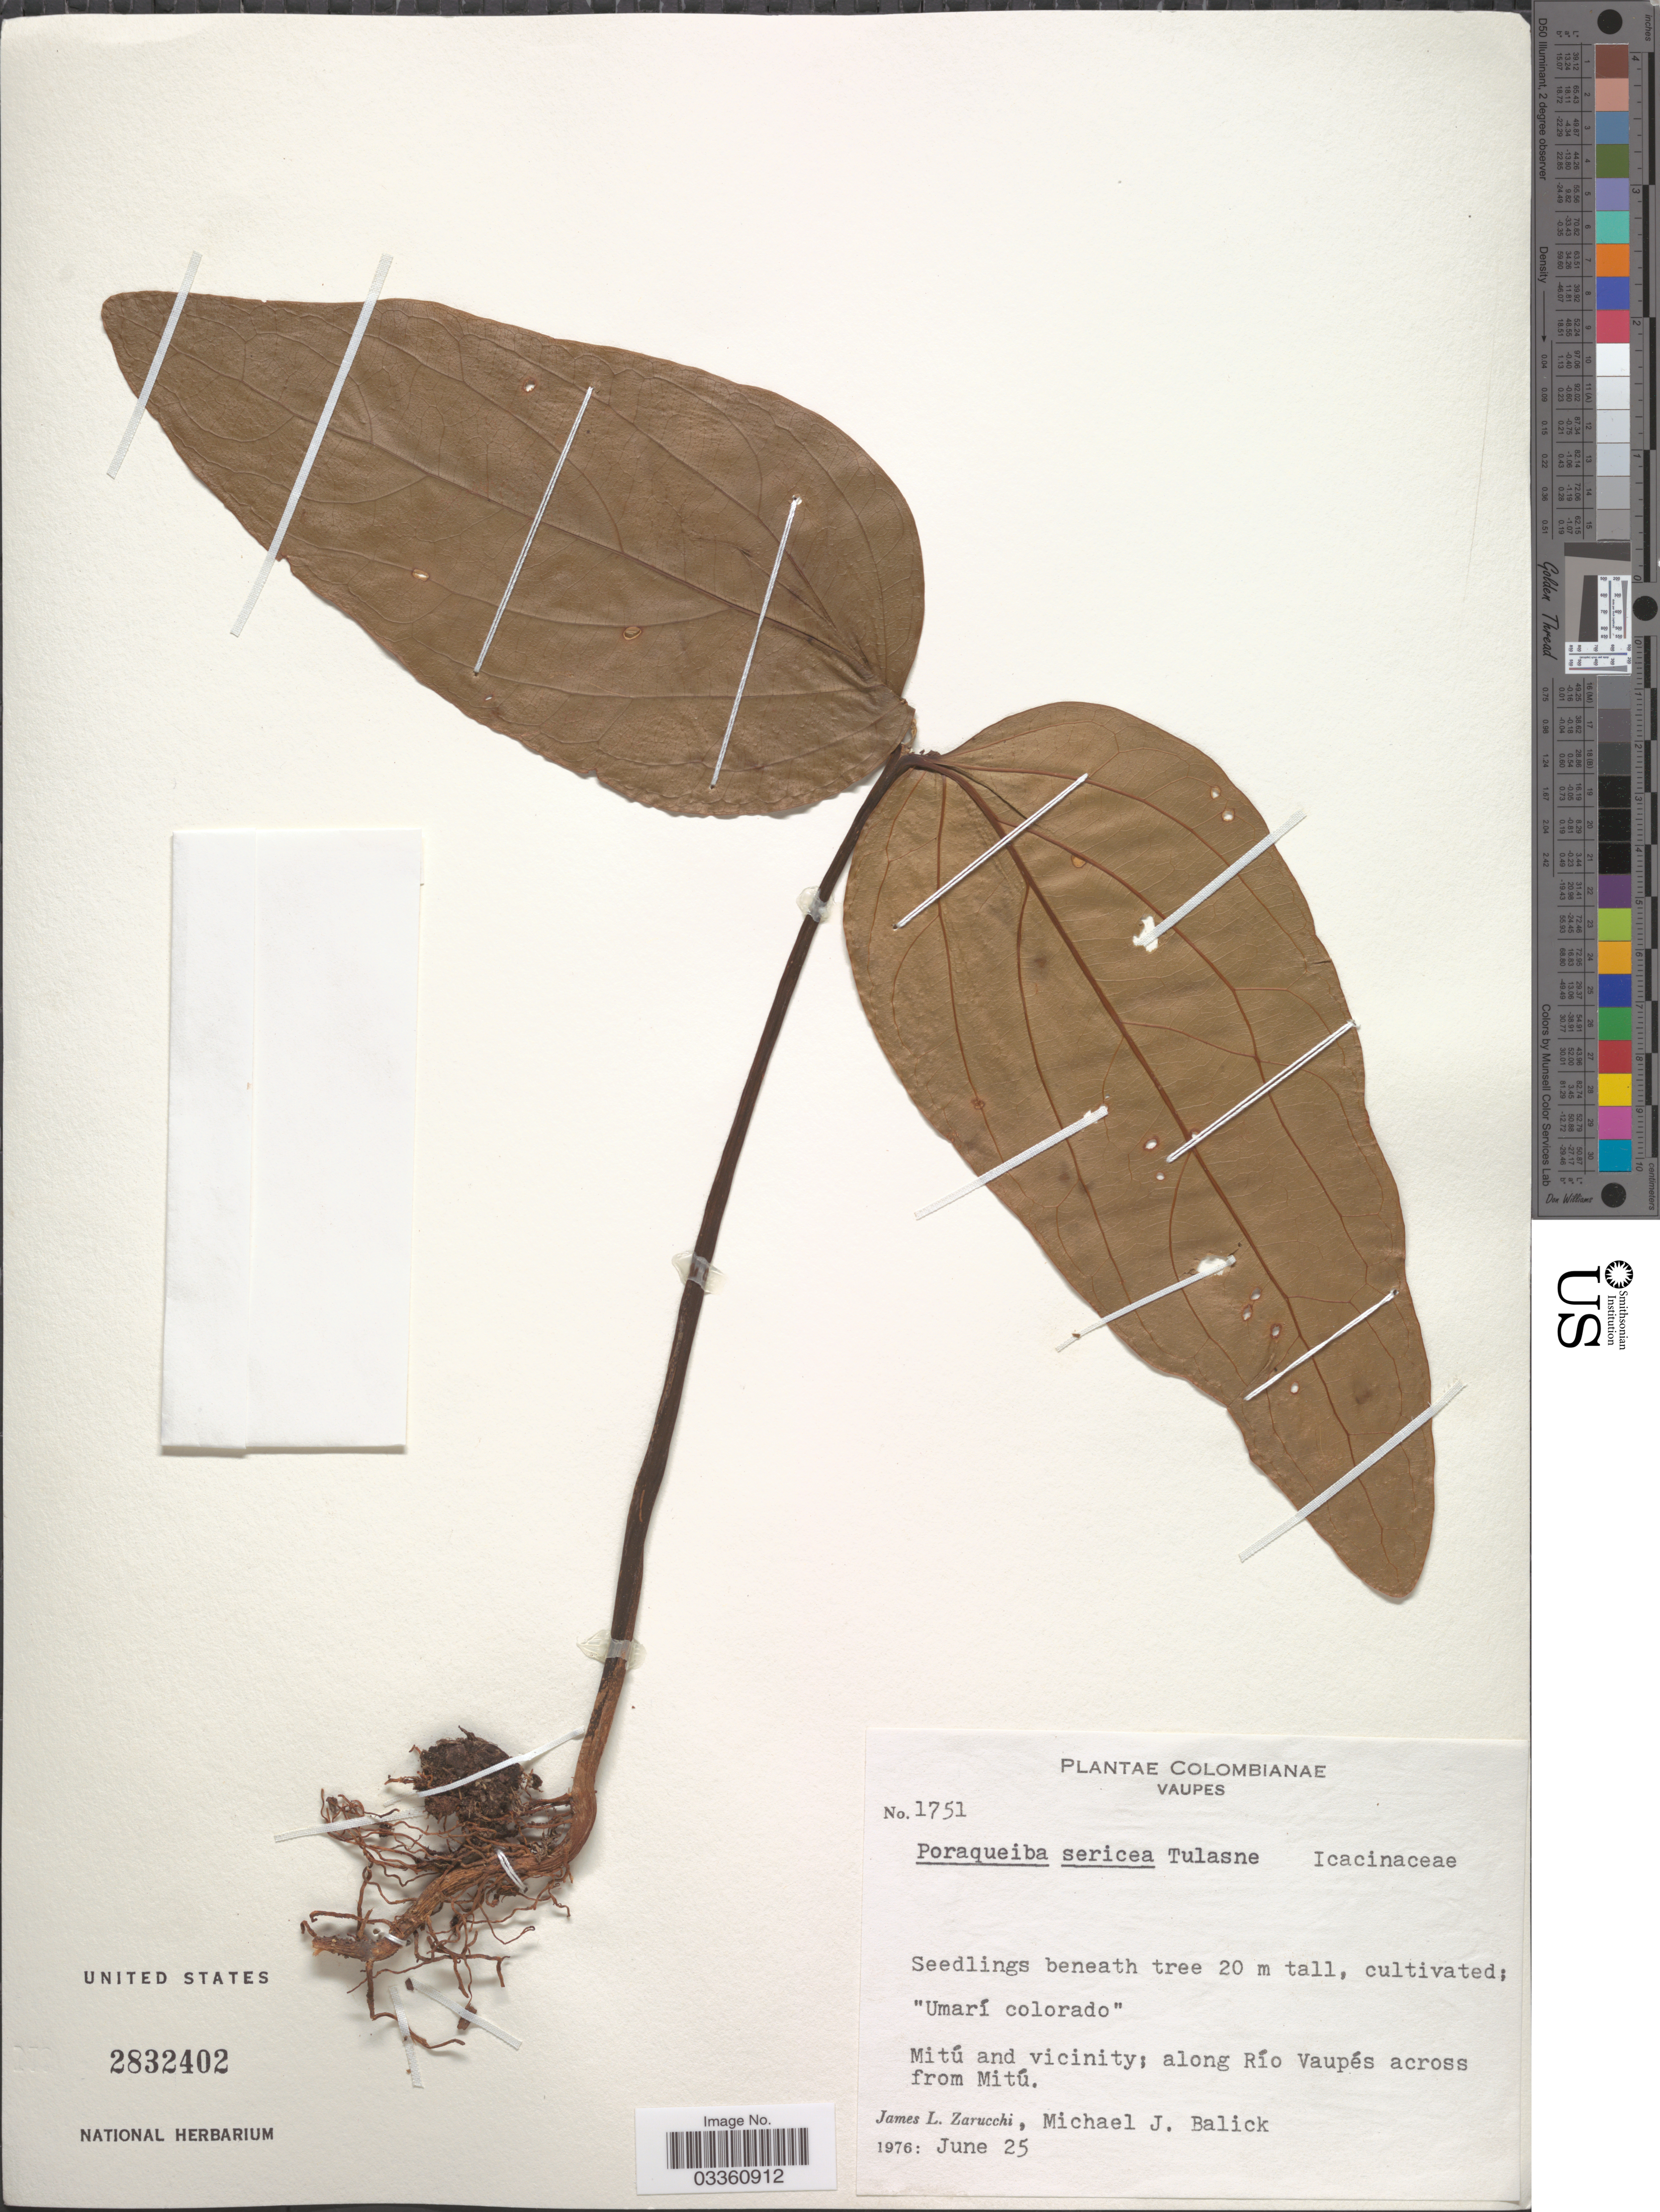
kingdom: Plantae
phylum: Tracheophyta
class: Magnoliopsida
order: Metteniusales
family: Metteniusaceae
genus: Poraqueiba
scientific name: Poraqueiba sericea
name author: Tul.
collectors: J. L. Zarucchi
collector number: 1751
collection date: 1976-06-25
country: Colombia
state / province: Vaupés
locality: Mitú and vicinity; along Río Vaupés across from Mitú.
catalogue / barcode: US 2832402